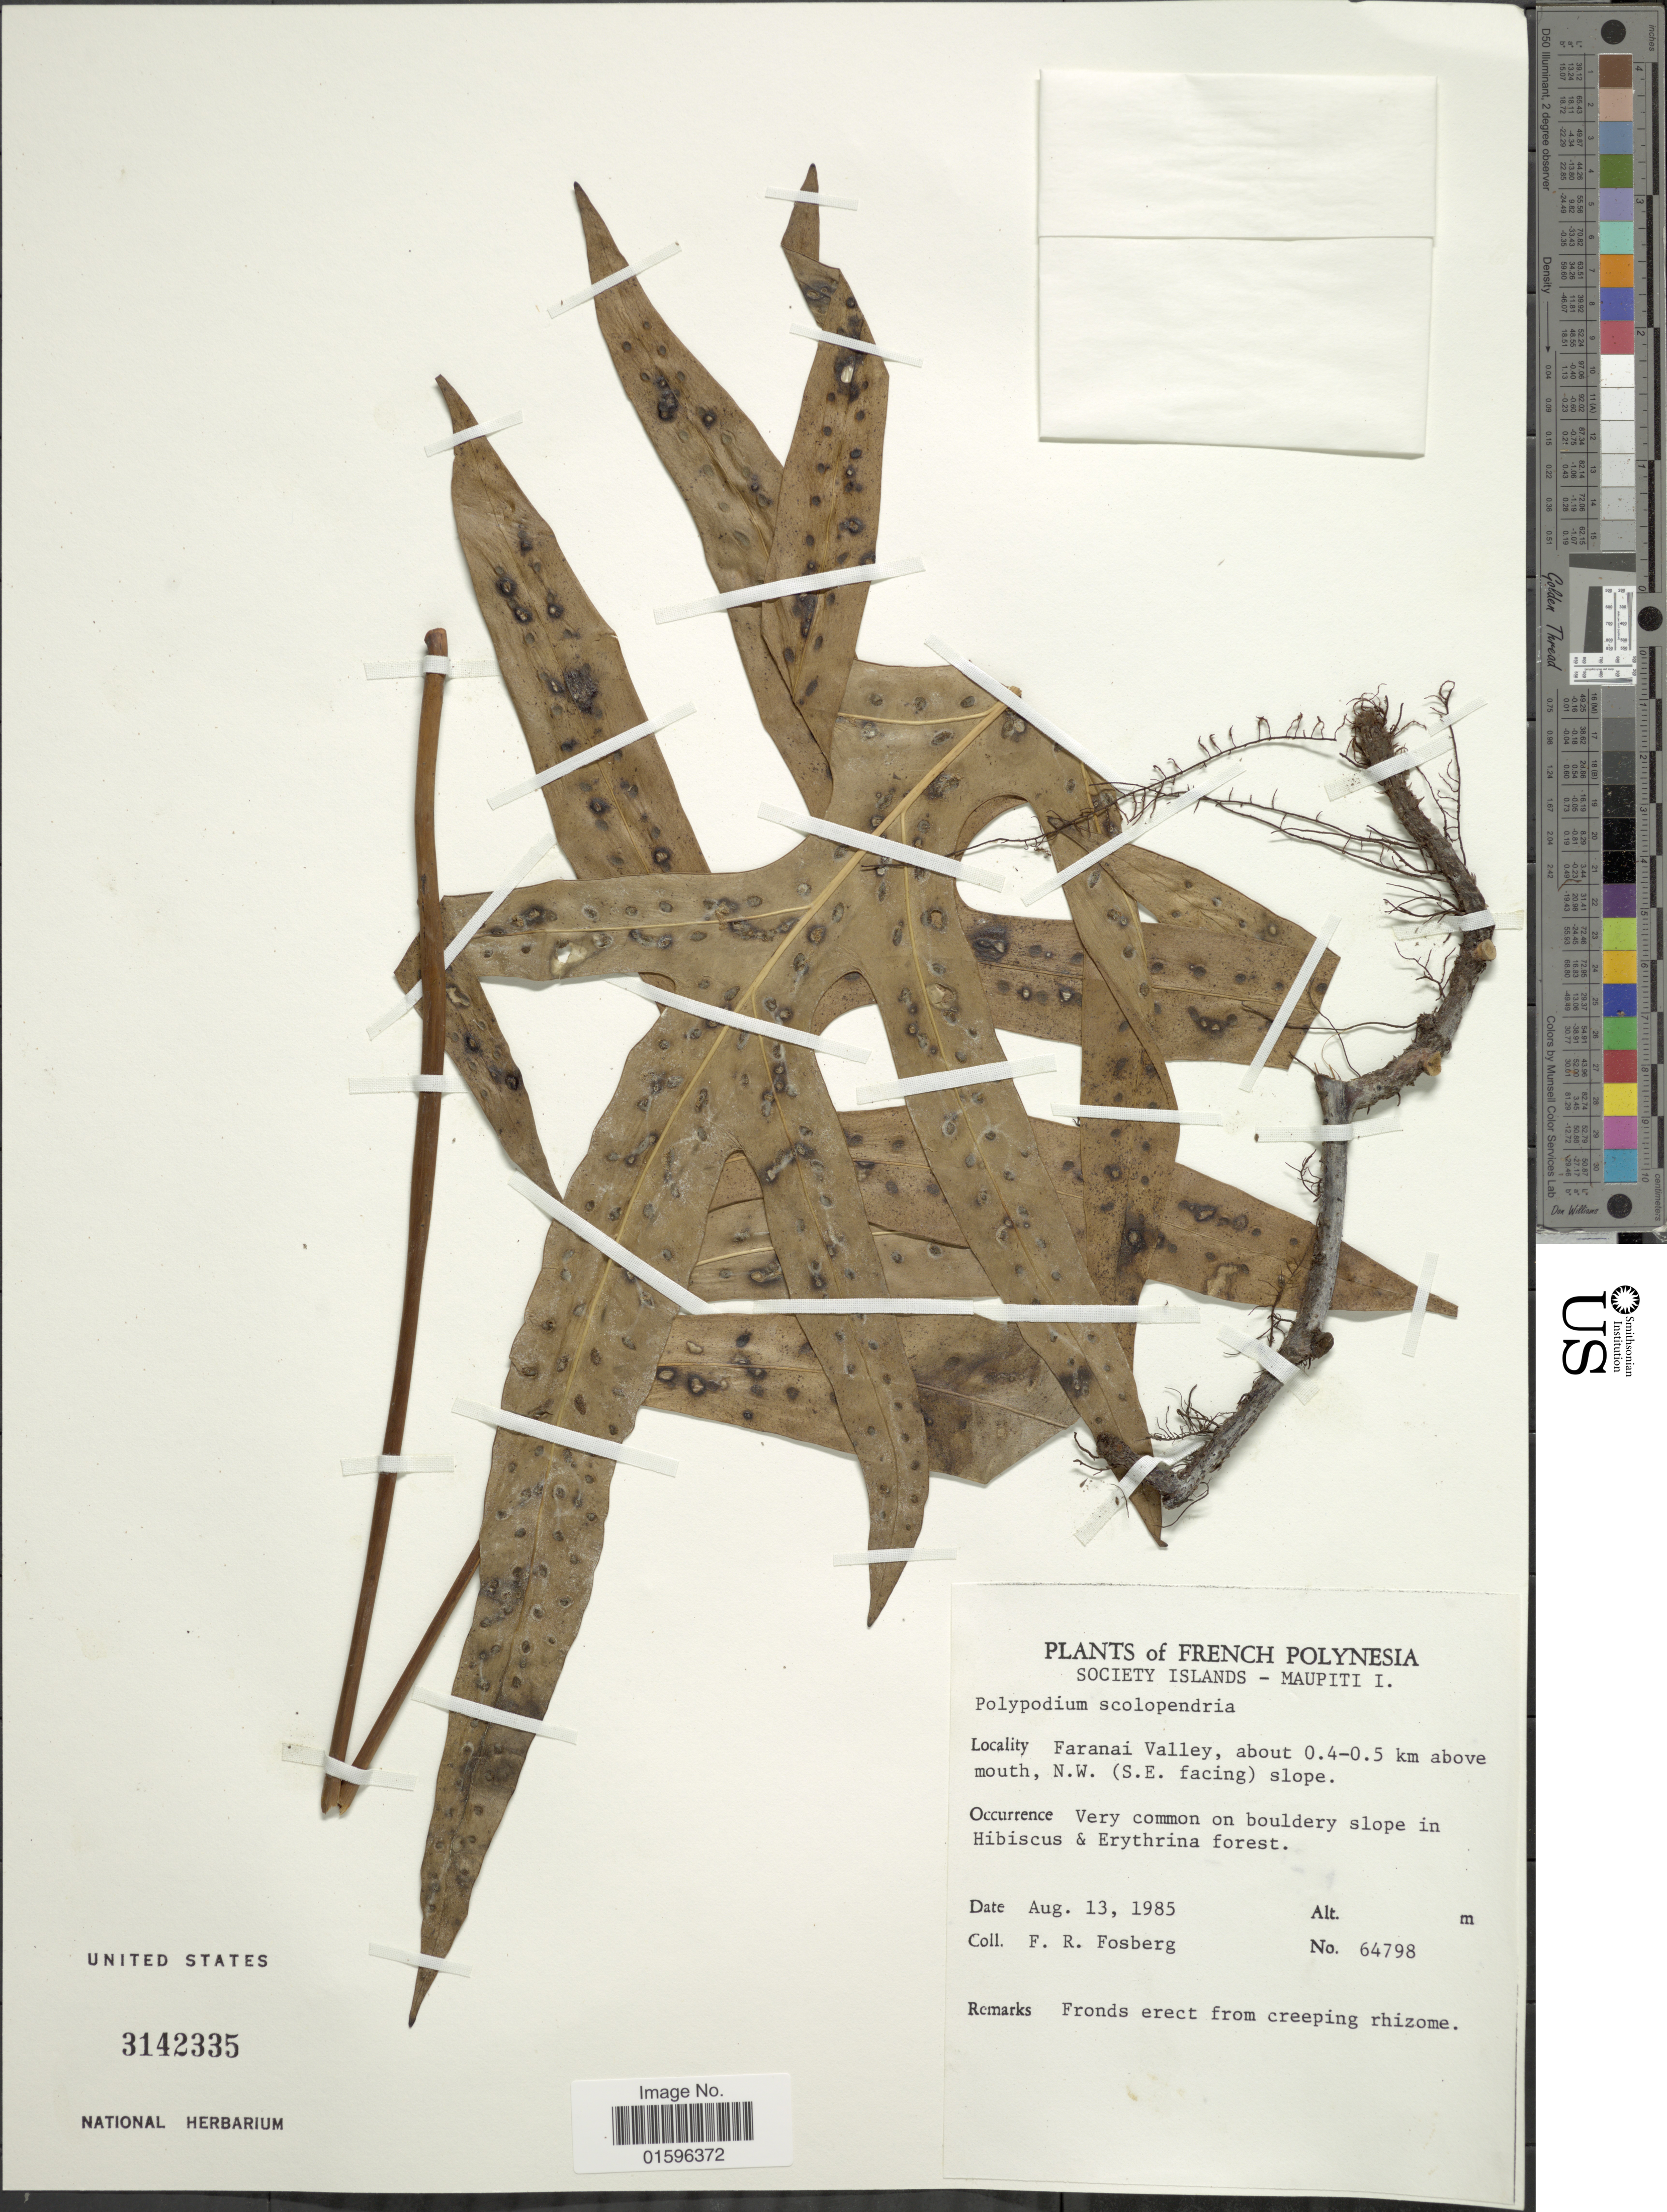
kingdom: Plantae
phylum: Tracheophyta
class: Polypodiopsida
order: Polypodiales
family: Polypodiaceae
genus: Polypodium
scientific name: Polypodium scolopendria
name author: Burm. f.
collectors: F. R. Fosberg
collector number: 64798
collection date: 1985-08-13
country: French Polynesia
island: Maupiti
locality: French Polynesia, Society Islands - Maupiti I. Faranai Valley, about 0.4-0.5 km above mouth, N. W. (S. E.) facing) slope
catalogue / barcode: US 3142335